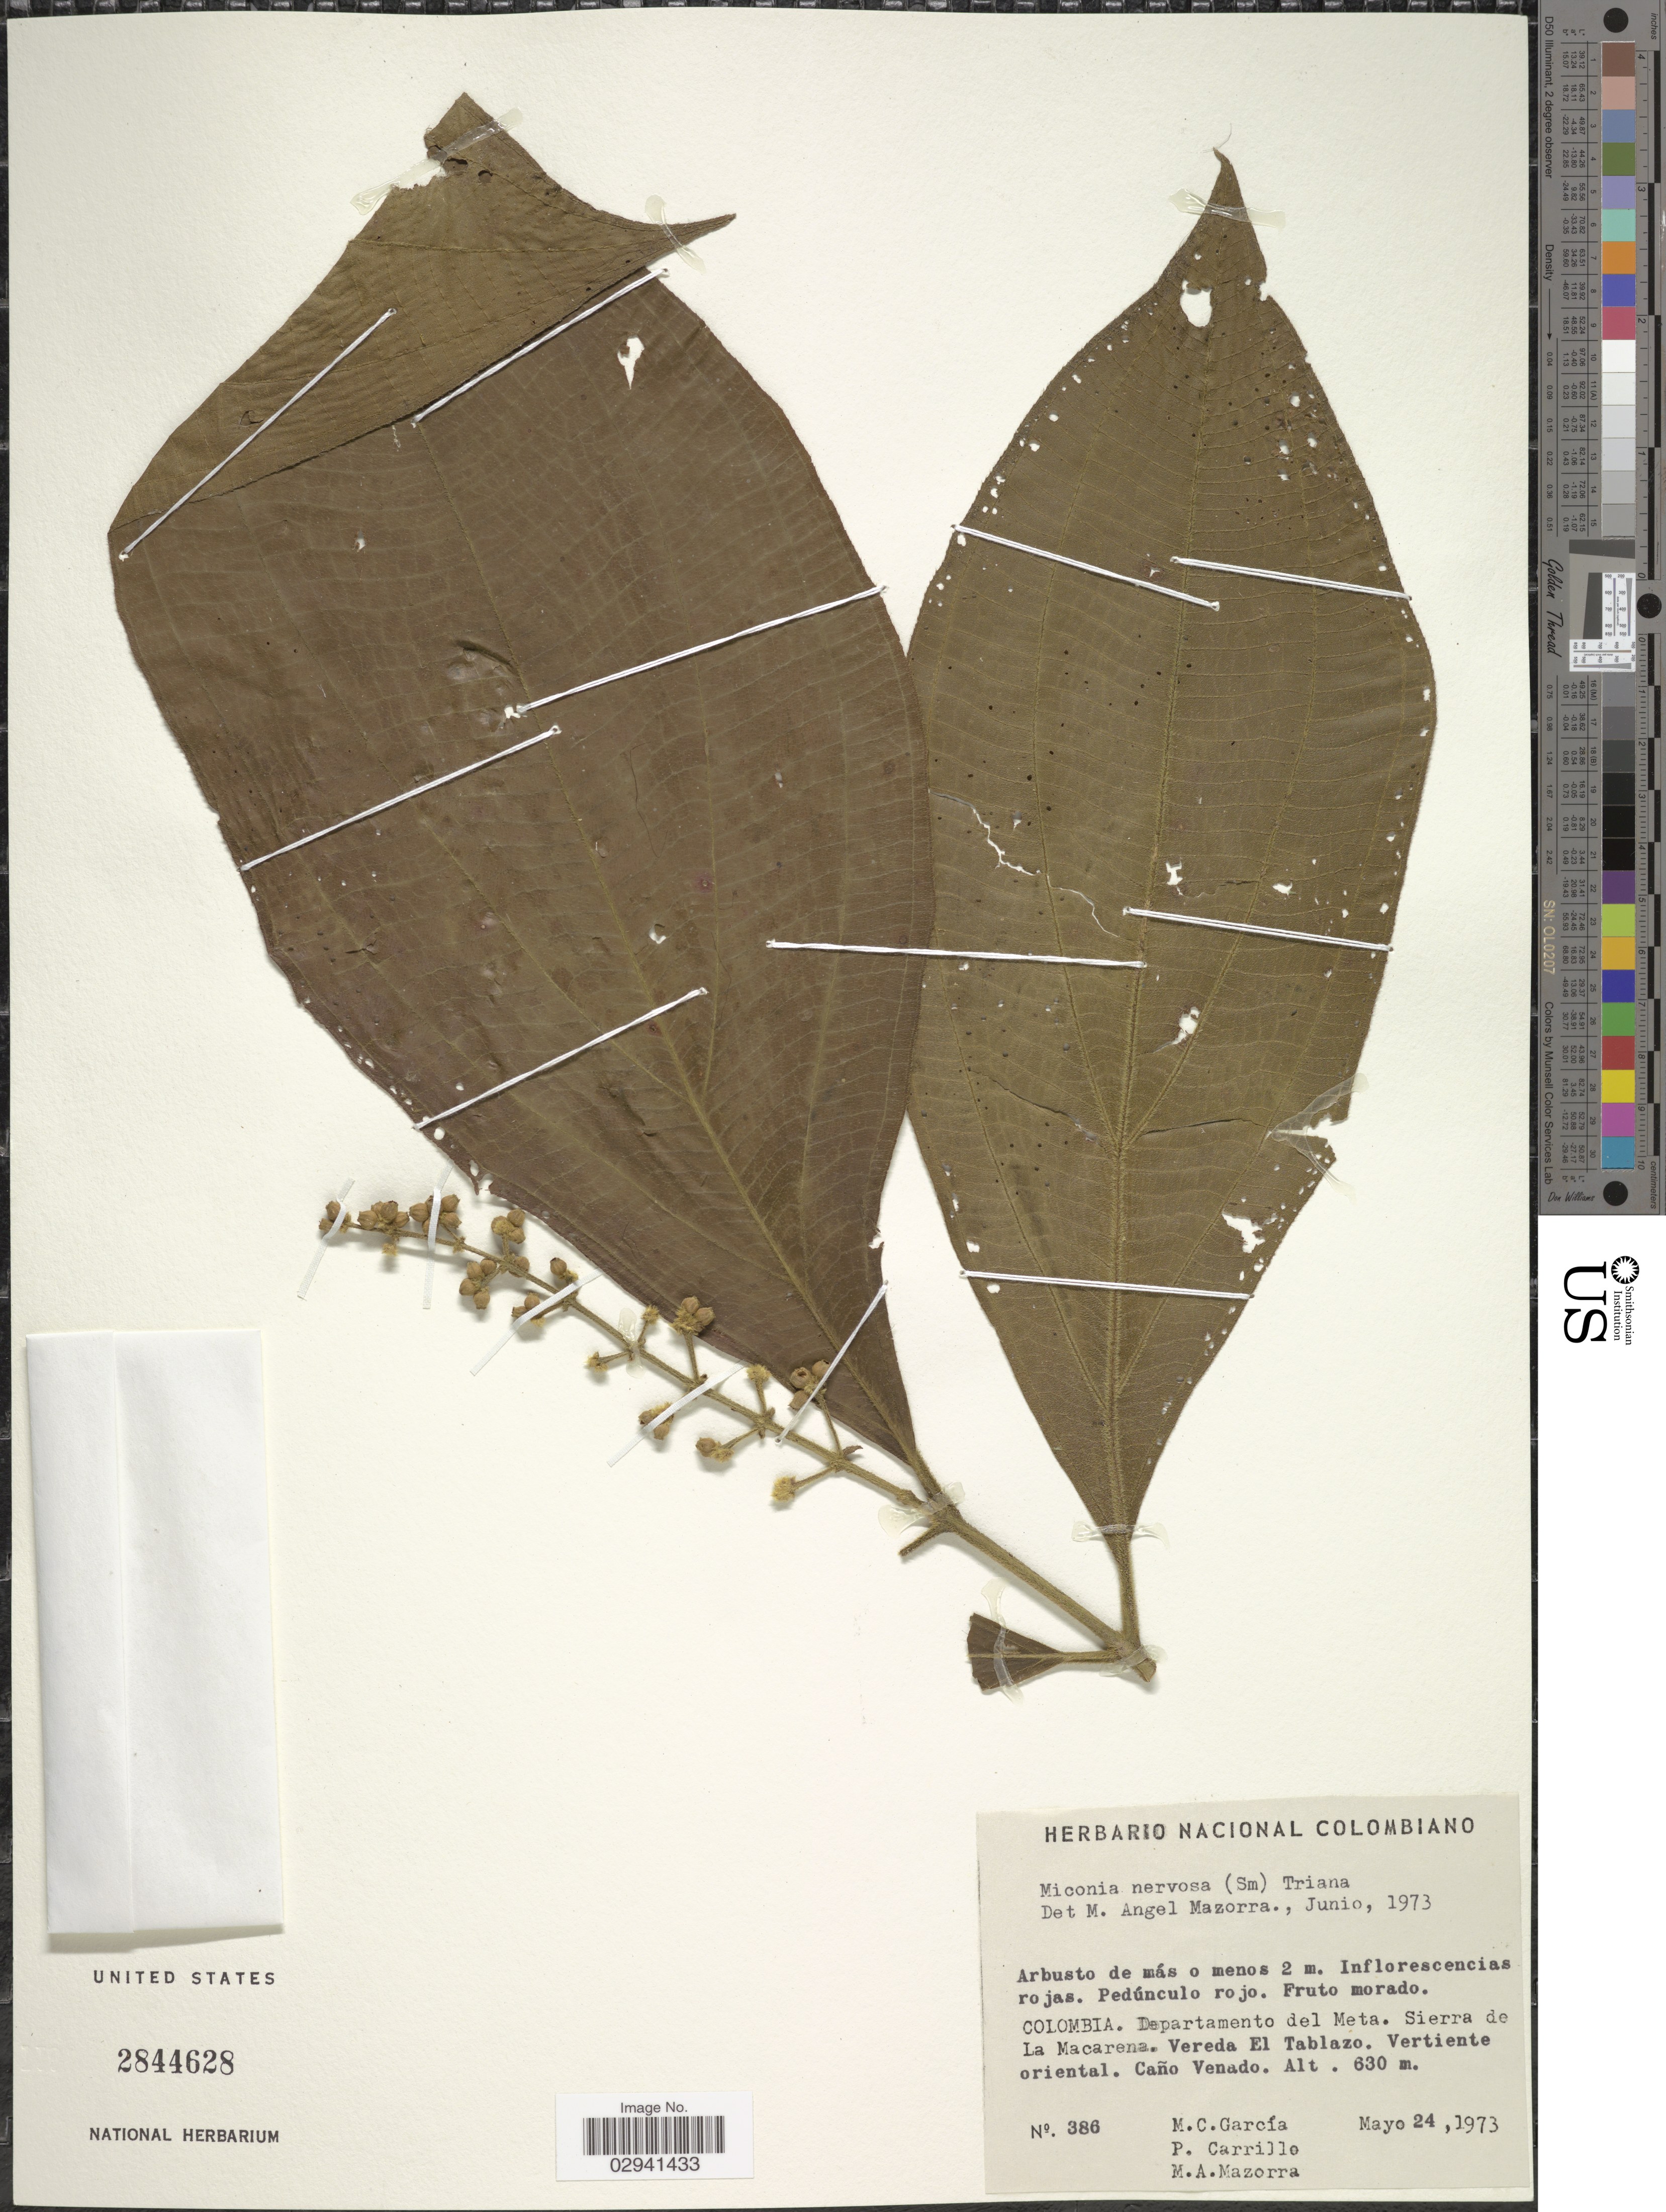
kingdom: Plantae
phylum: Tracheophyta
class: Magnoliopsida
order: Myrtales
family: Melastomataceae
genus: Miconia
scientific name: Miconia nervosa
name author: (Sm.) Triana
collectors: M. C. García, P. Carrillo & M. Mazorra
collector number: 386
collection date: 1973-05-24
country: Colombia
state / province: Meta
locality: Departamento del Meta, Sierra de La Macarena, Vereda El Tablazo, Vertiente oriental, Caño Venado.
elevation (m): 630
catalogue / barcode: US 2844628